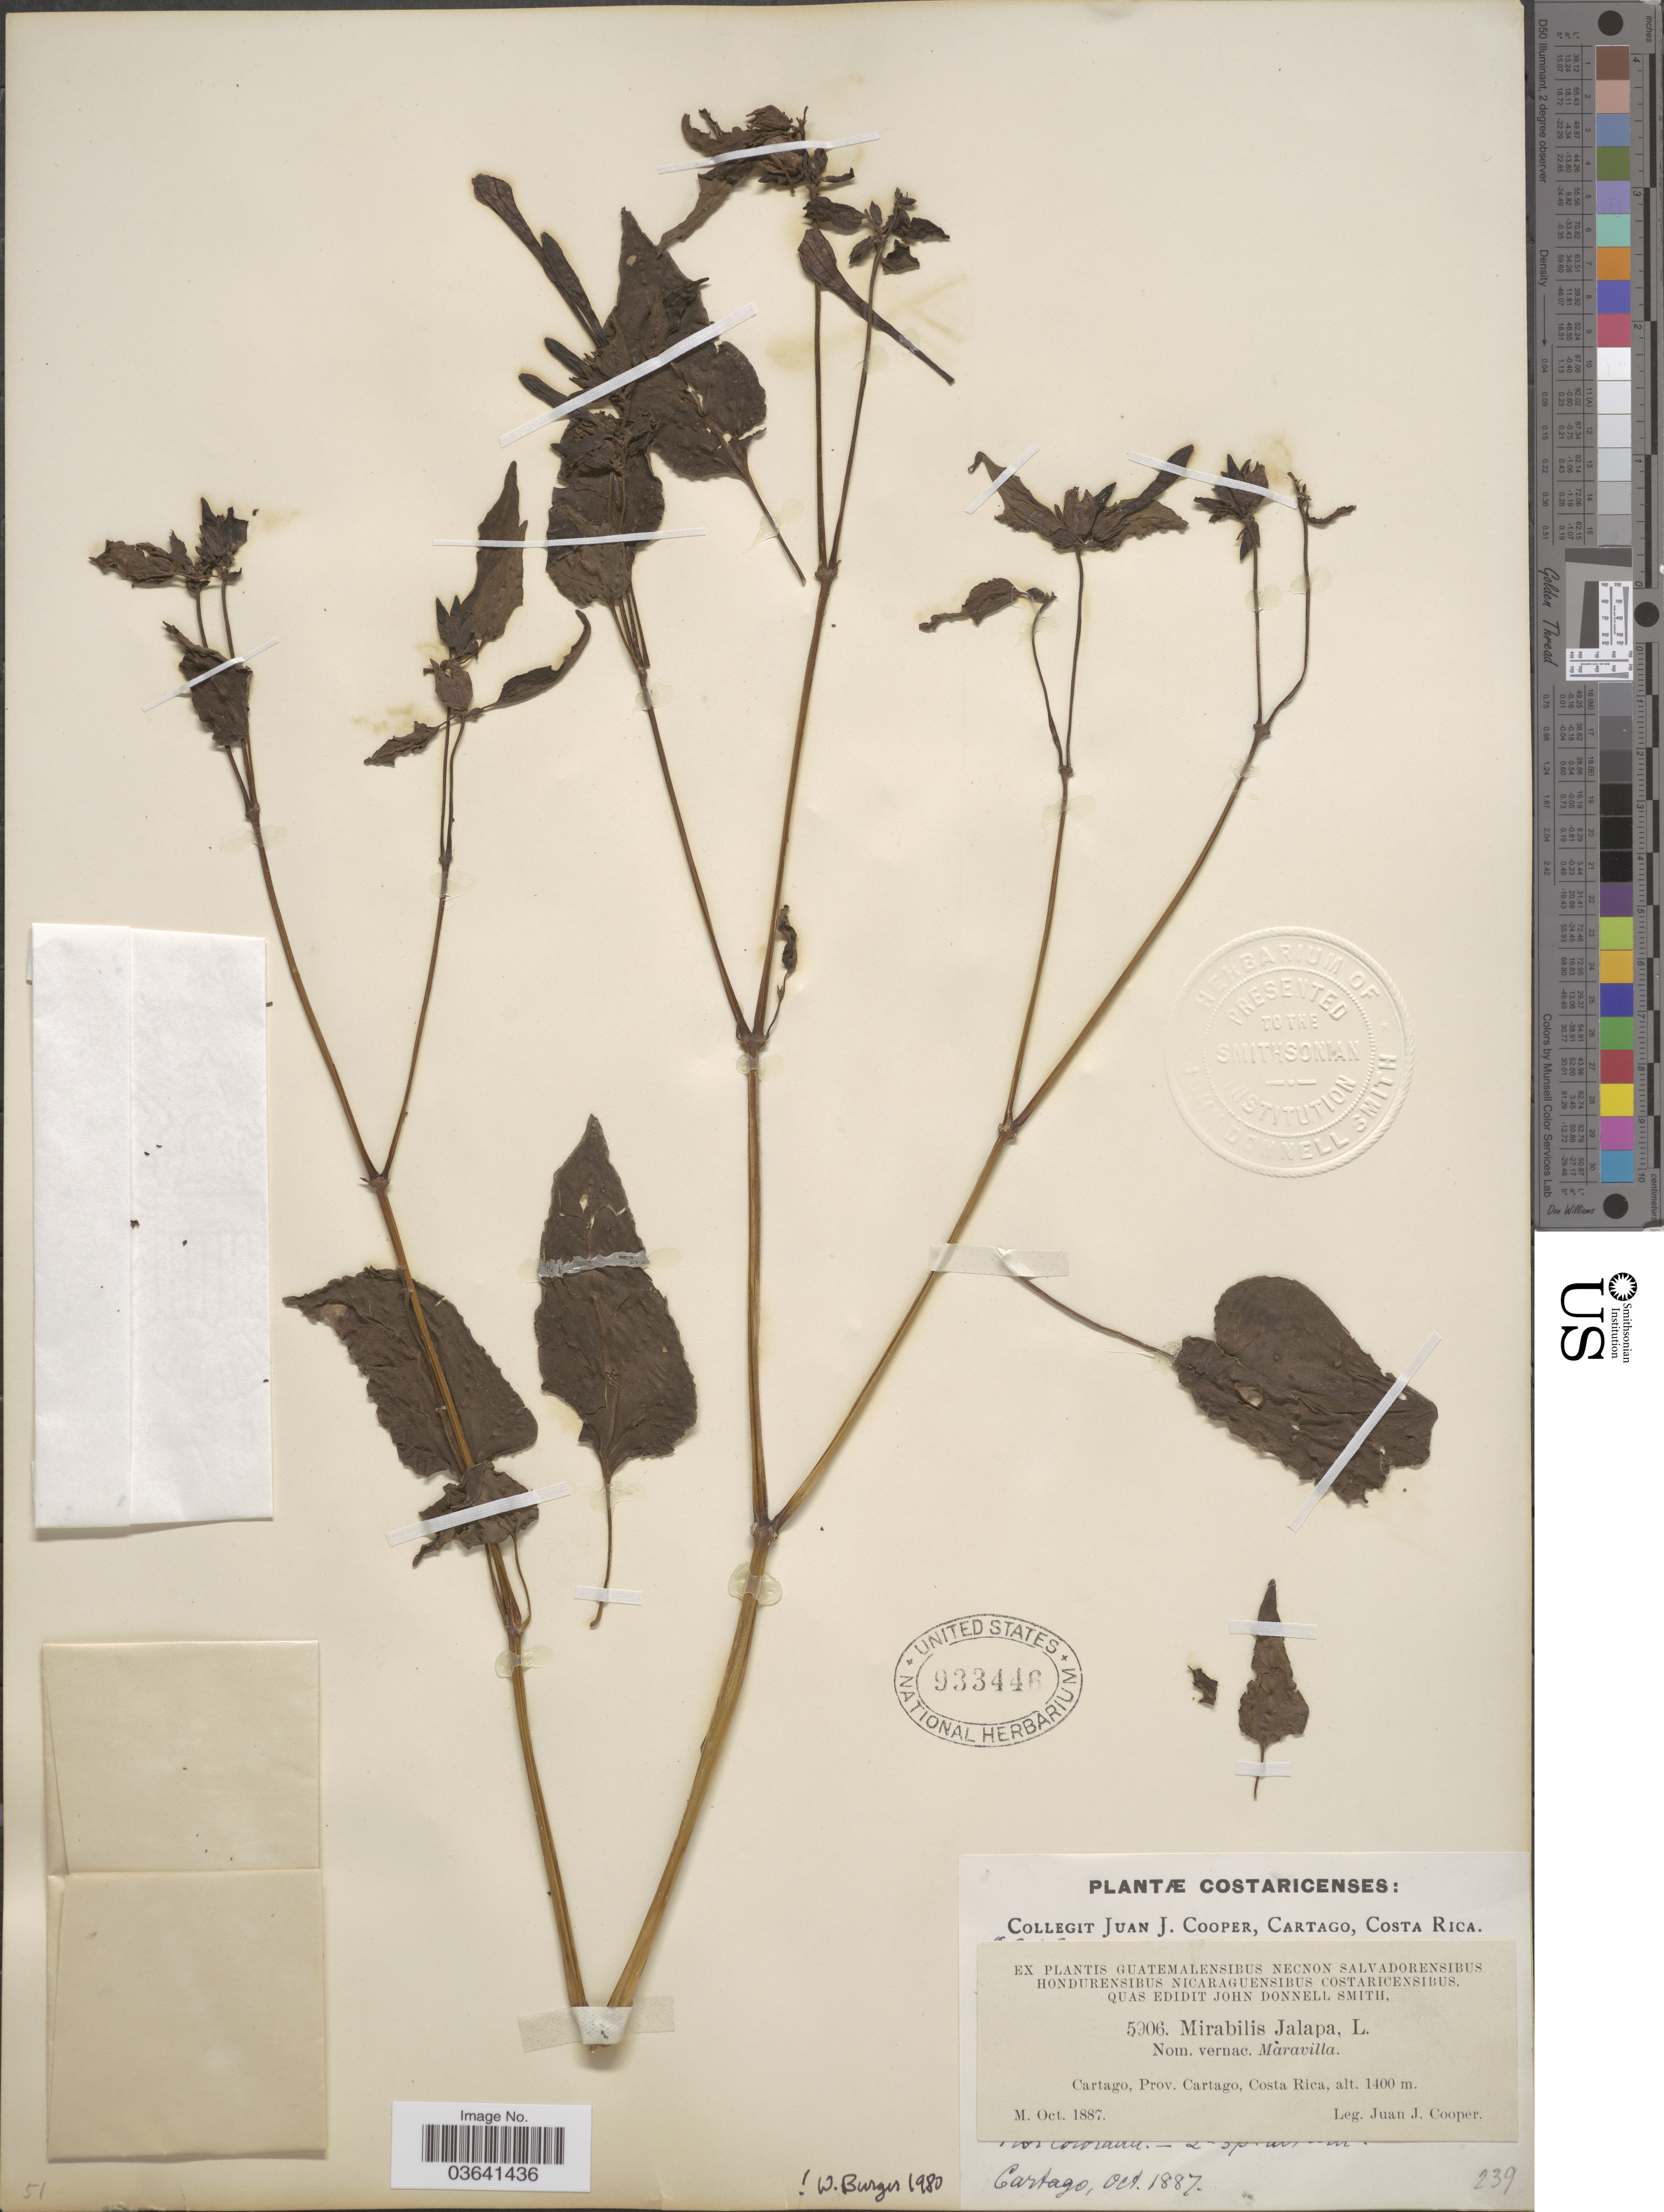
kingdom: Plantae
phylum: Tracheophyta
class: Magnoliopsida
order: Caryophyllales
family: Nyctaginaceae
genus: Mirabilis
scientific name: Mirabilis jalapa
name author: L.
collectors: J. J. Cooper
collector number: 5906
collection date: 1887-10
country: Costa Rica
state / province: Cartago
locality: Cartago, Prov. Cartago.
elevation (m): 1400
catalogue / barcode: US 933446